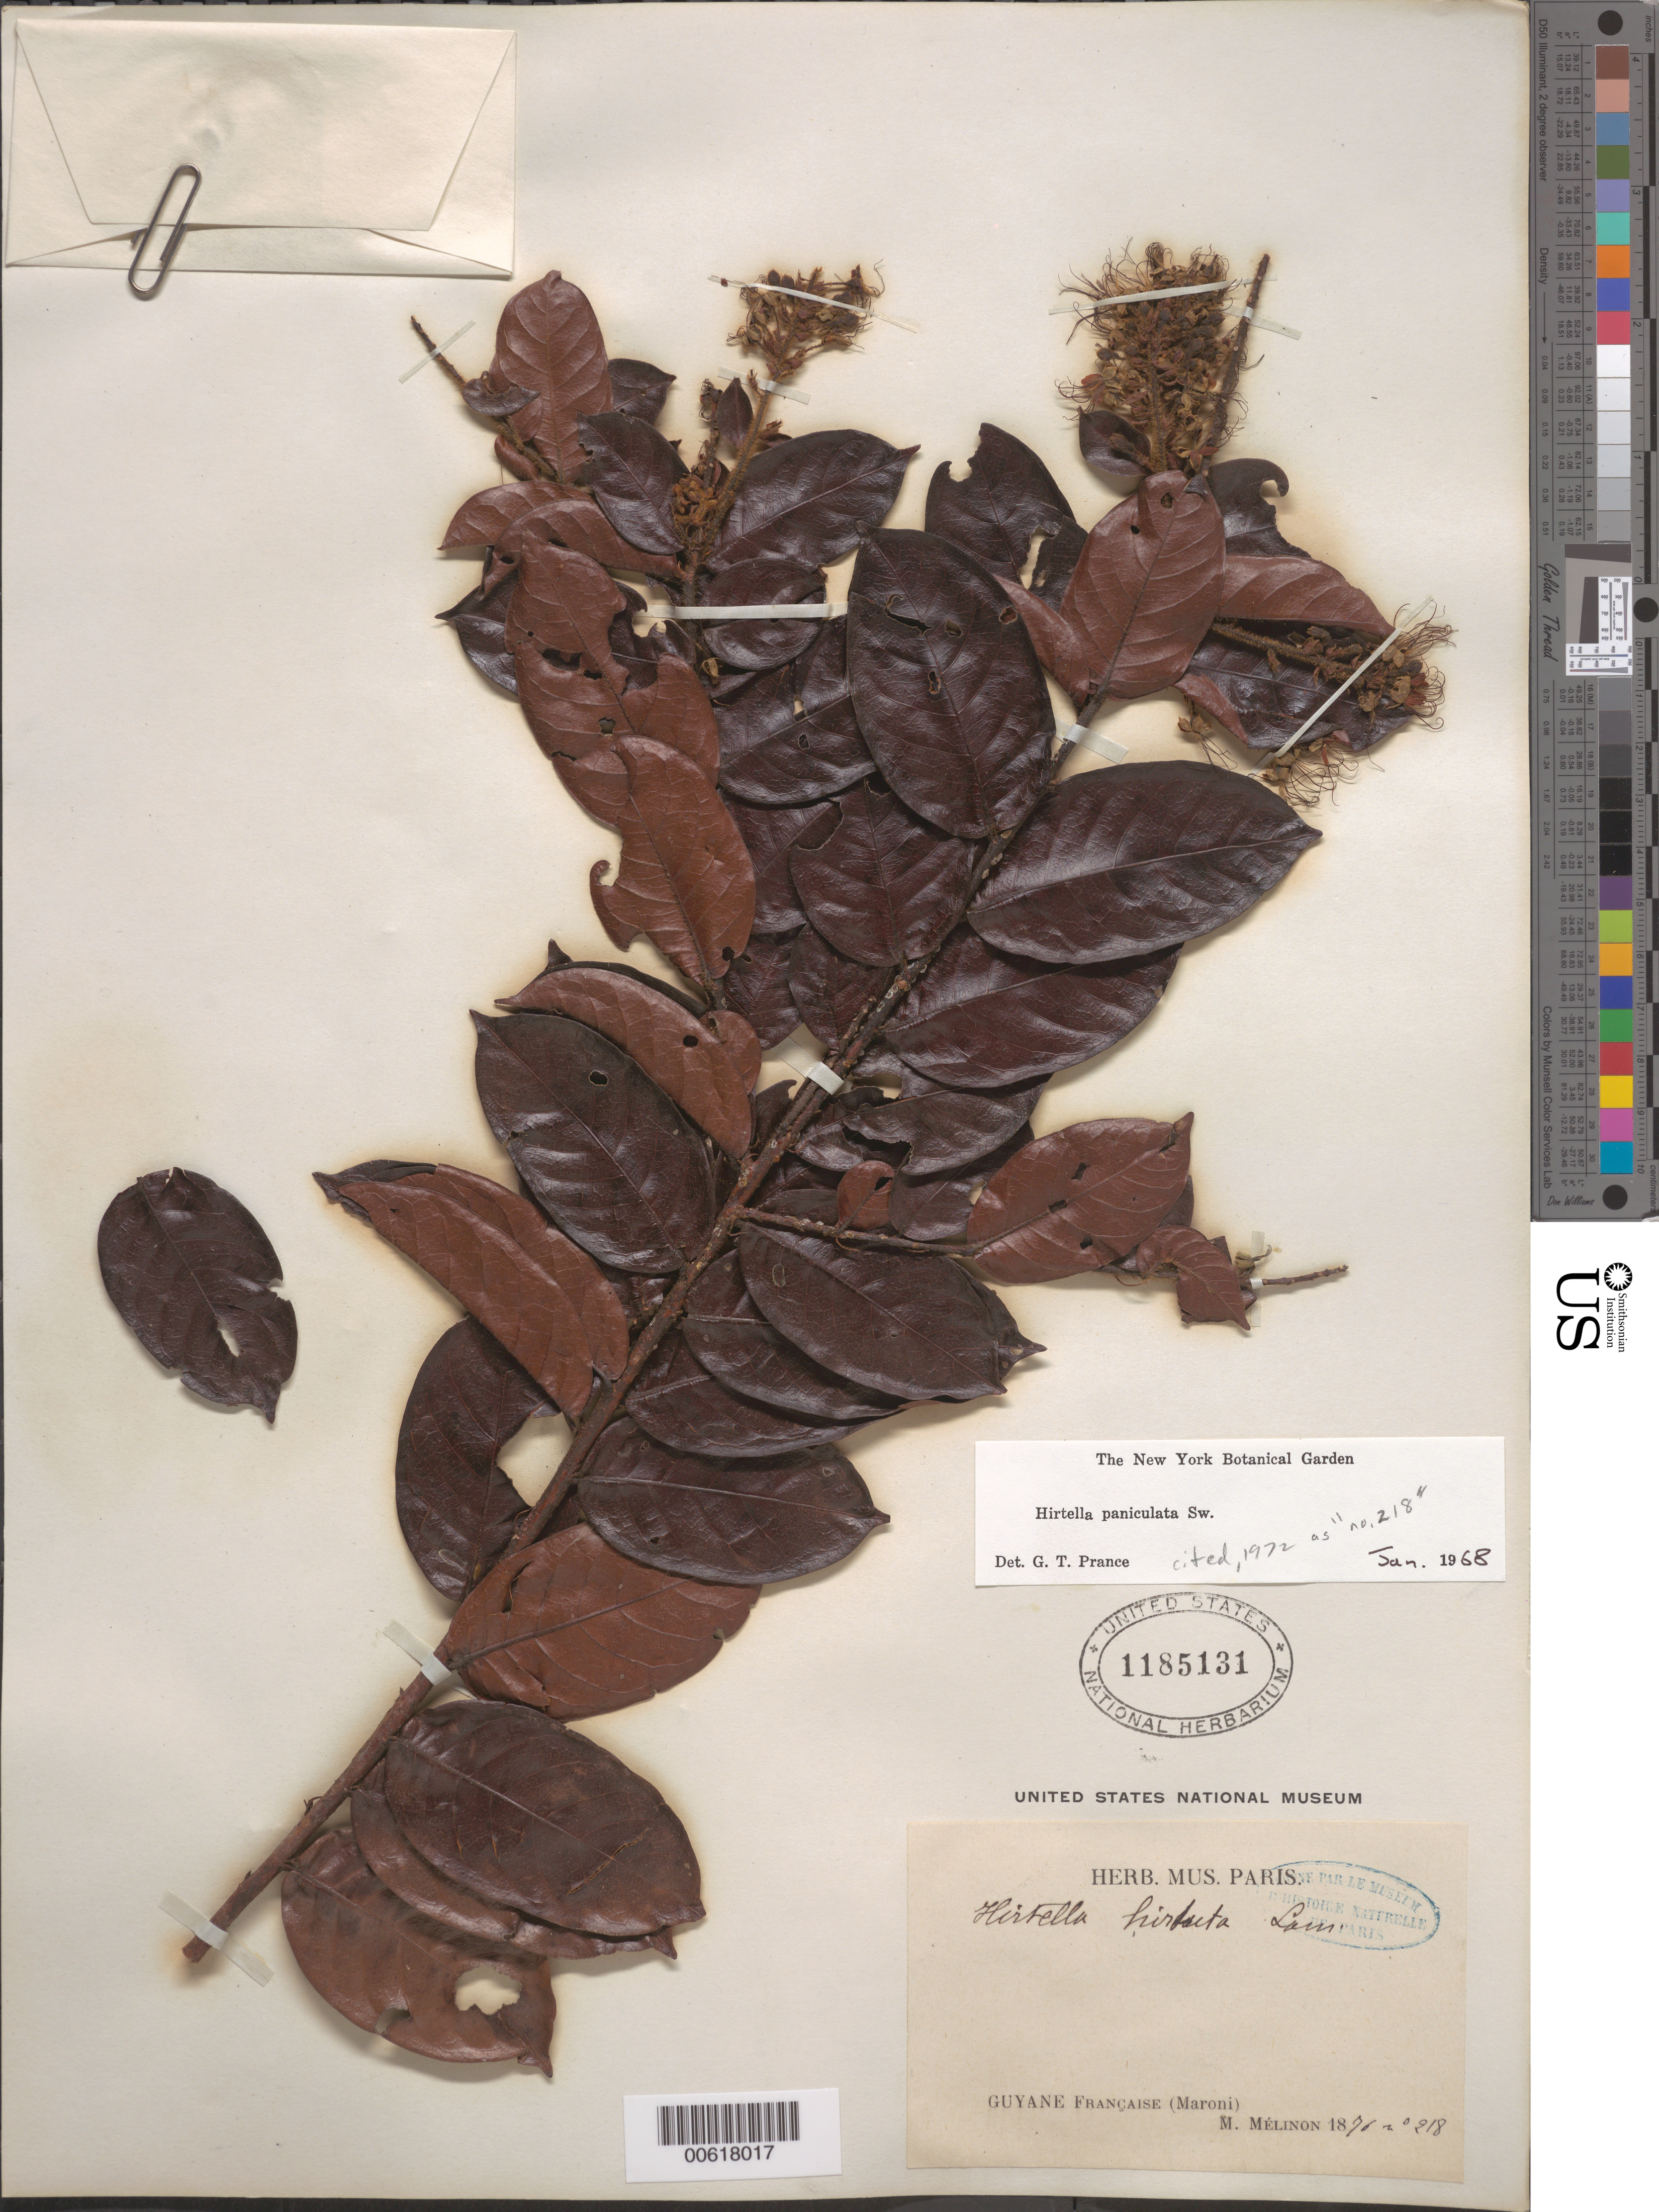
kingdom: Plantae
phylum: Tracheophyta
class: Magnoliopsida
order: Malpighiales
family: Chrysobalanaceae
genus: Hirtella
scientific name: Hirtella paniculata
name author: Sw.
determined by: Prance, G. T.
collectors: E. Mélinon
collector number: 218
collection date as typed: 1876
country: French Guiana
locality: Maroni R.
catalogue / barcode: US 1185131